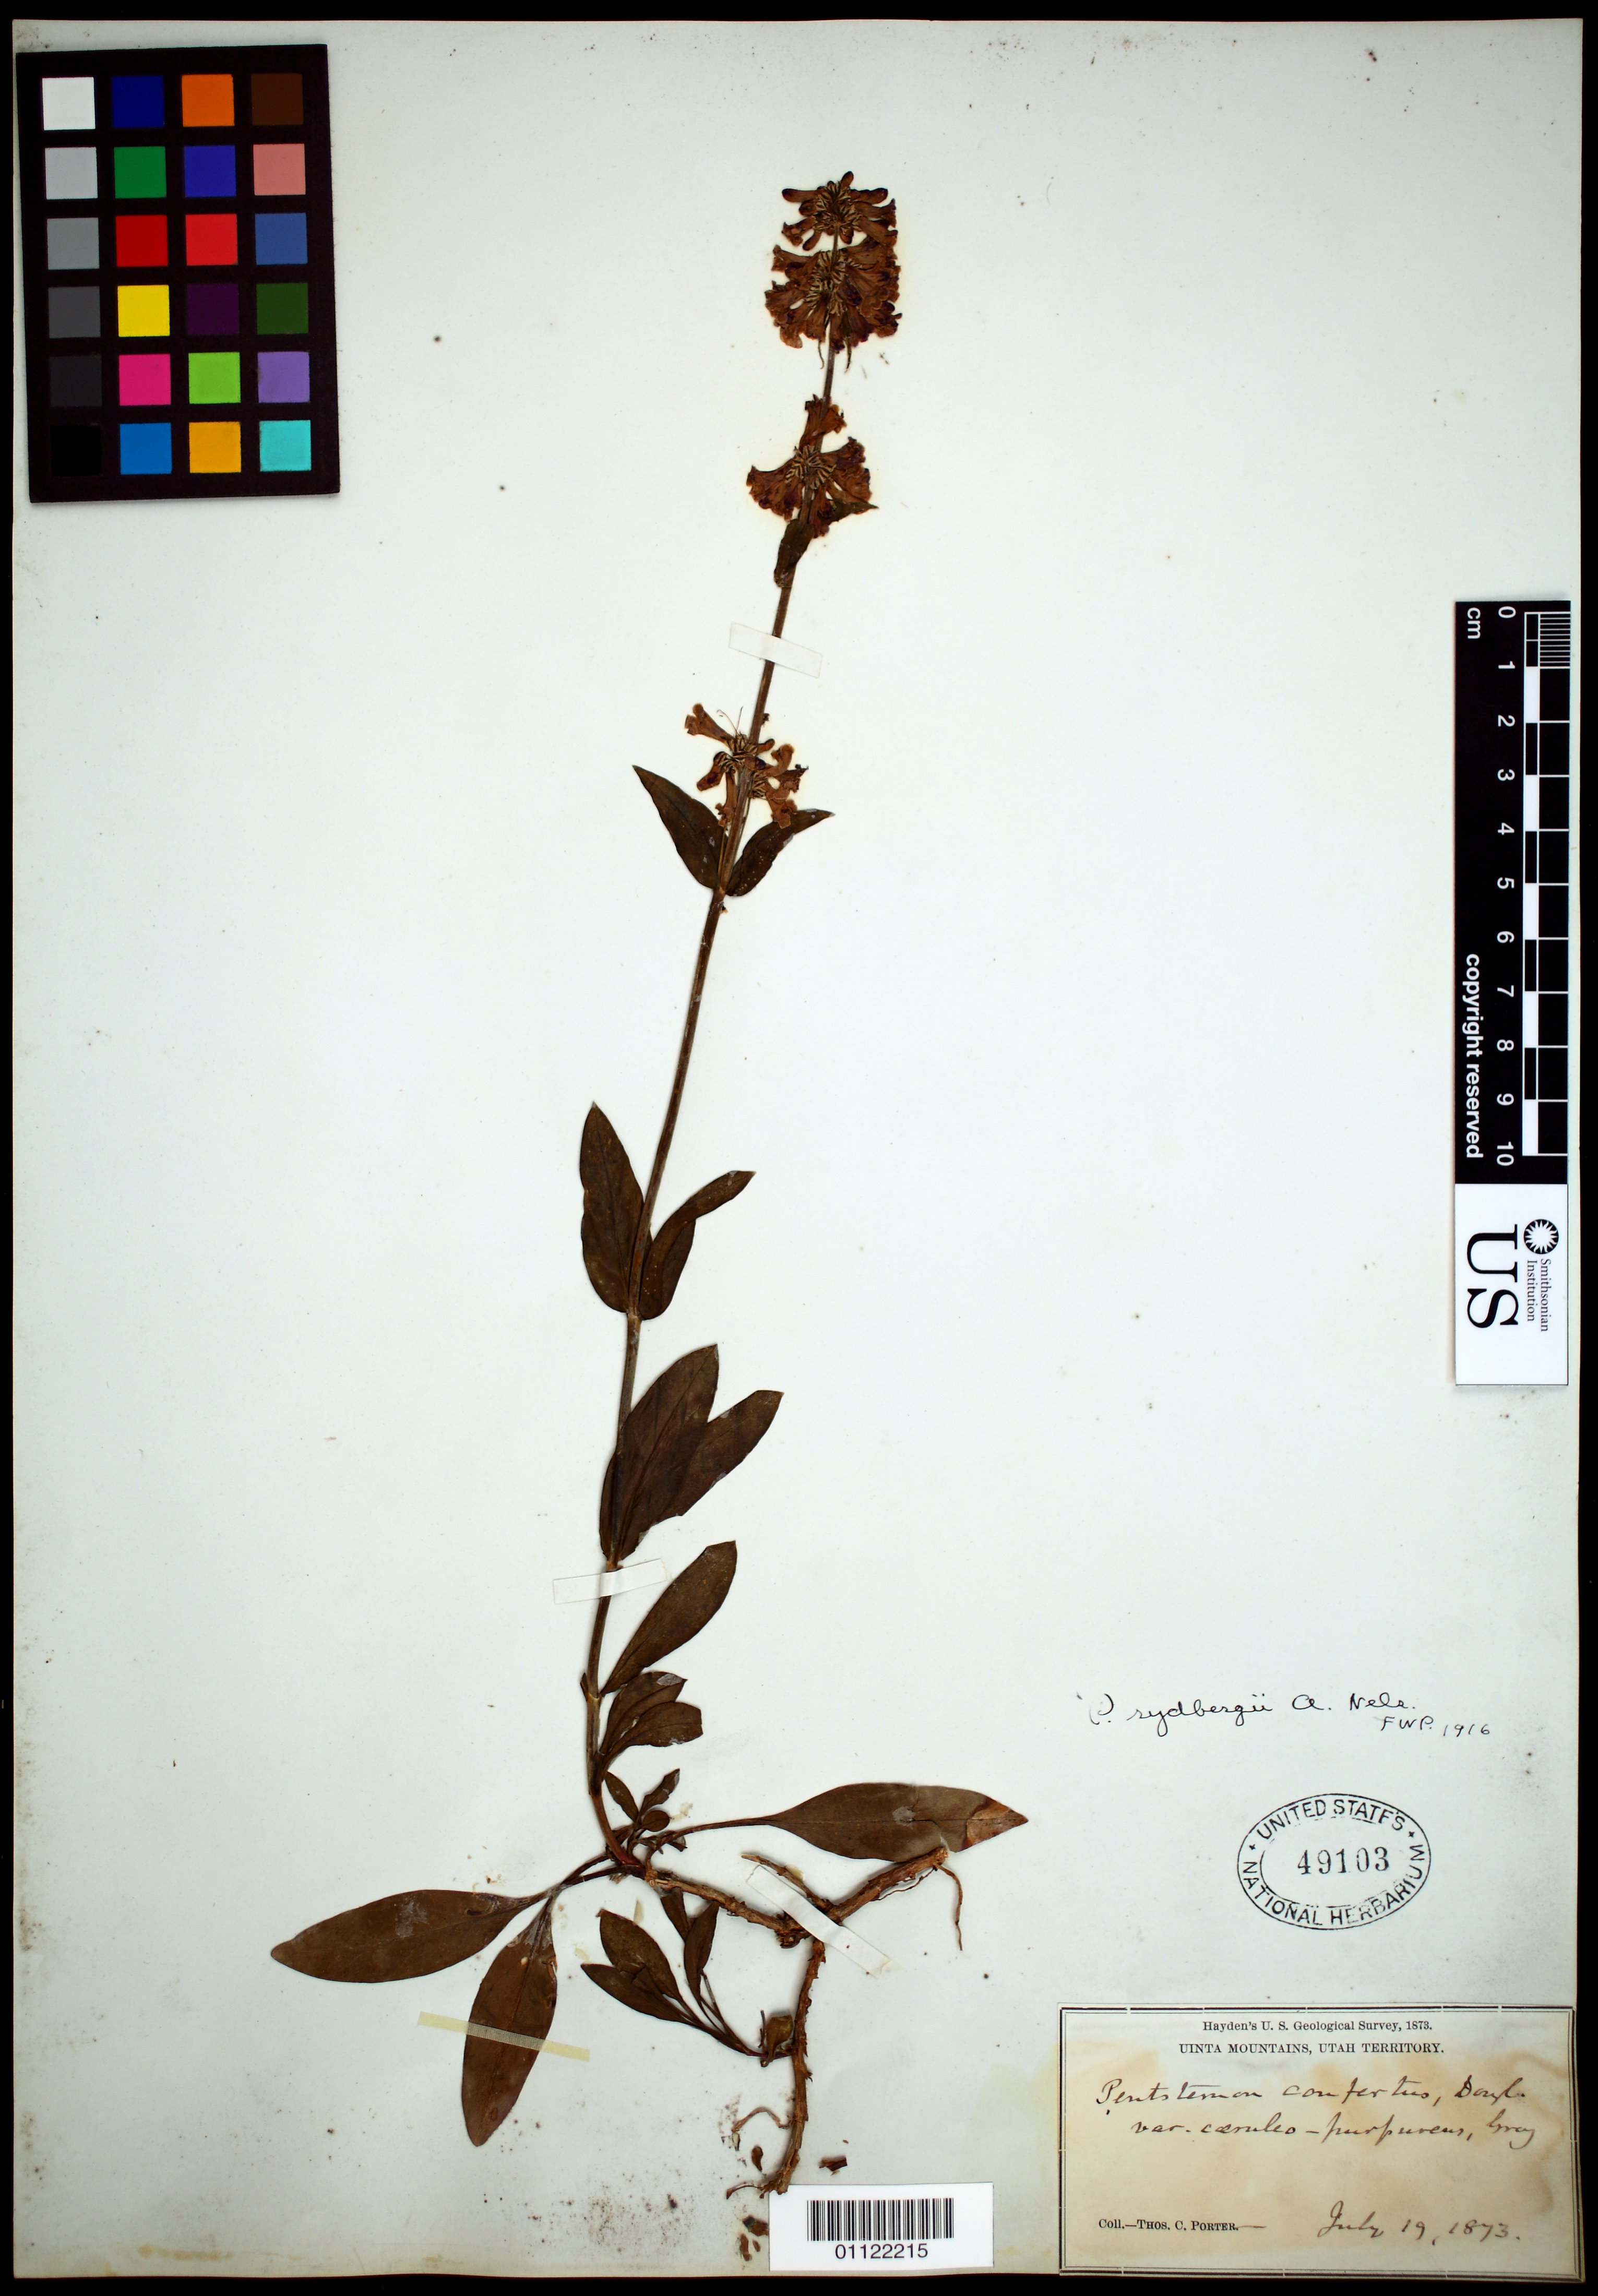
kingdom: Plantae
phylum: Tracheophyta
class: Magnoliopsida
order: Lamiales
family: Plantaginaceae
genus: Penstemon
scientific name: Penstemon rydbergii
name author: A. Nelson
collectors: T. C. Porter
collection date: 1873-07-19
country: United States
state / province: Utah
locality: Uinta Mountains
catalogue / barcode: US 49103